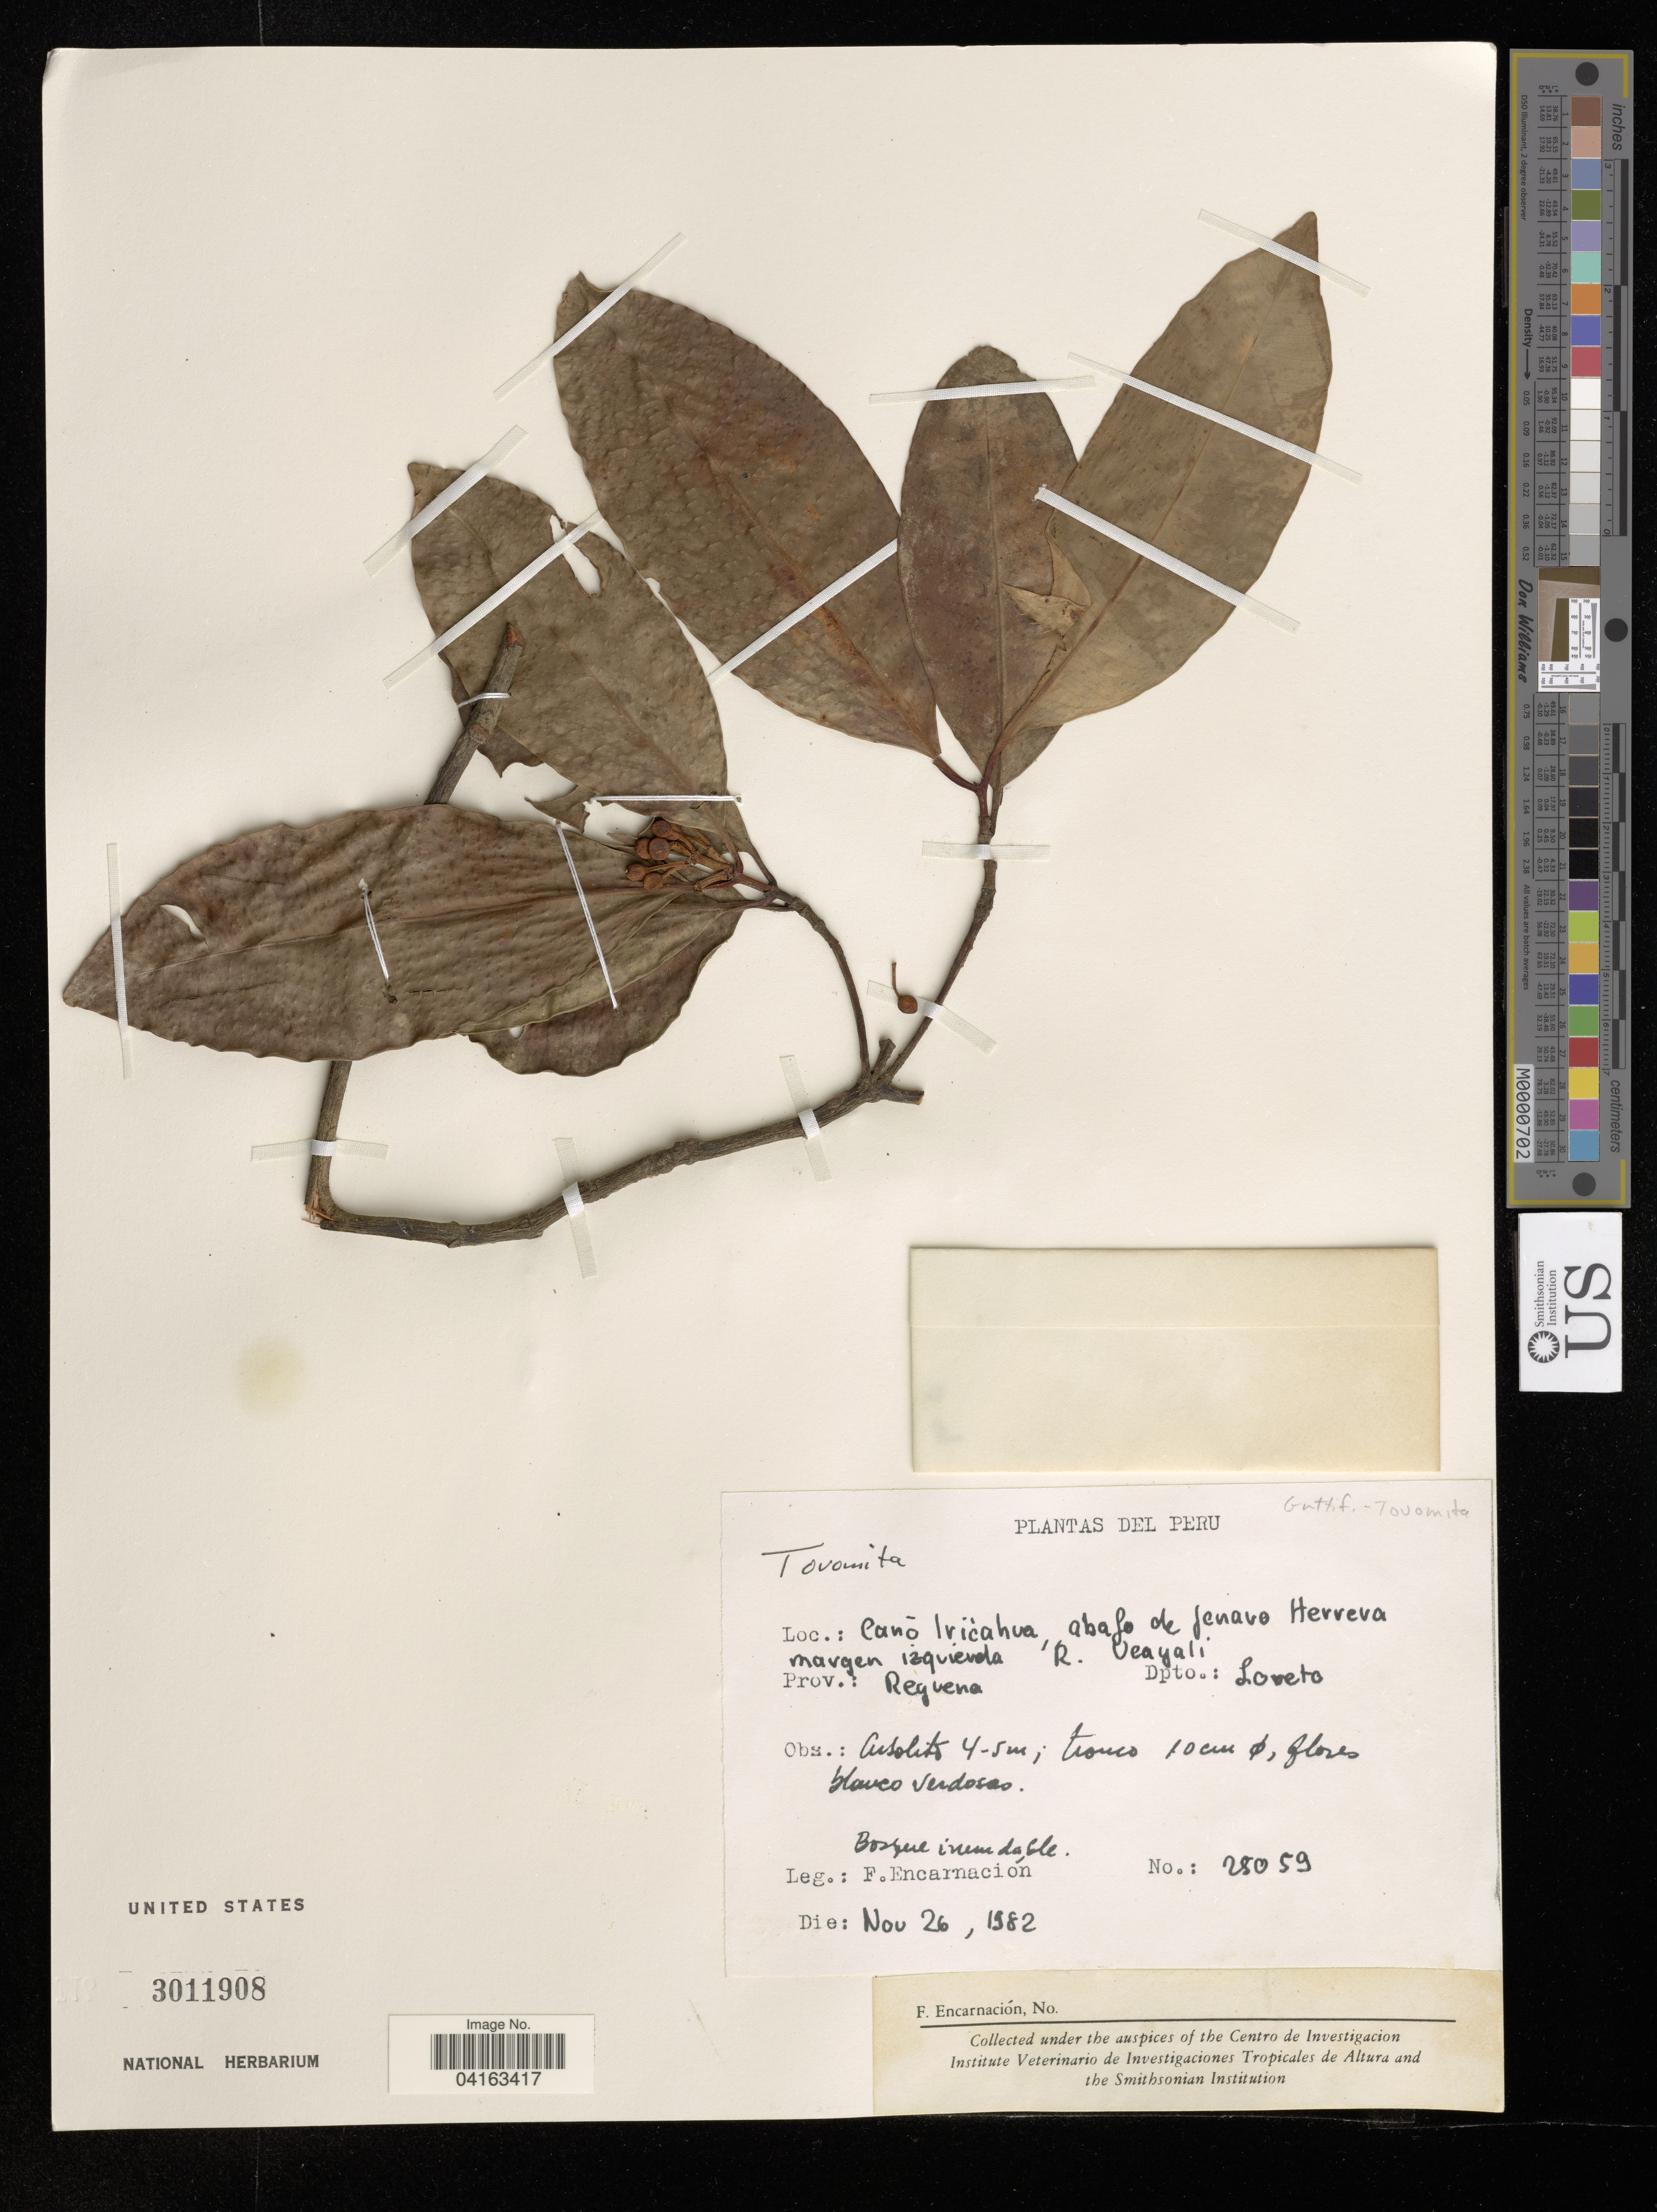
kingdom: Plantae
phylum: Tracheophyta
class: Magnoliopsida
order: Malpighiales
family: Clusiaceae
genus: Tovomita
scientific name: Tovomita sp.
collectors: F. Encarnación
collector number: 25059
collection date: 1982-11-26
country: Peru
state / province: Loreto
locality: Canõ Iricahua, abafo de Jenaro Herrera margen izquienda R. Veayali. Prov.: Reguena. Dpto.: Loreto.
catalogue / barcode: US 3011908